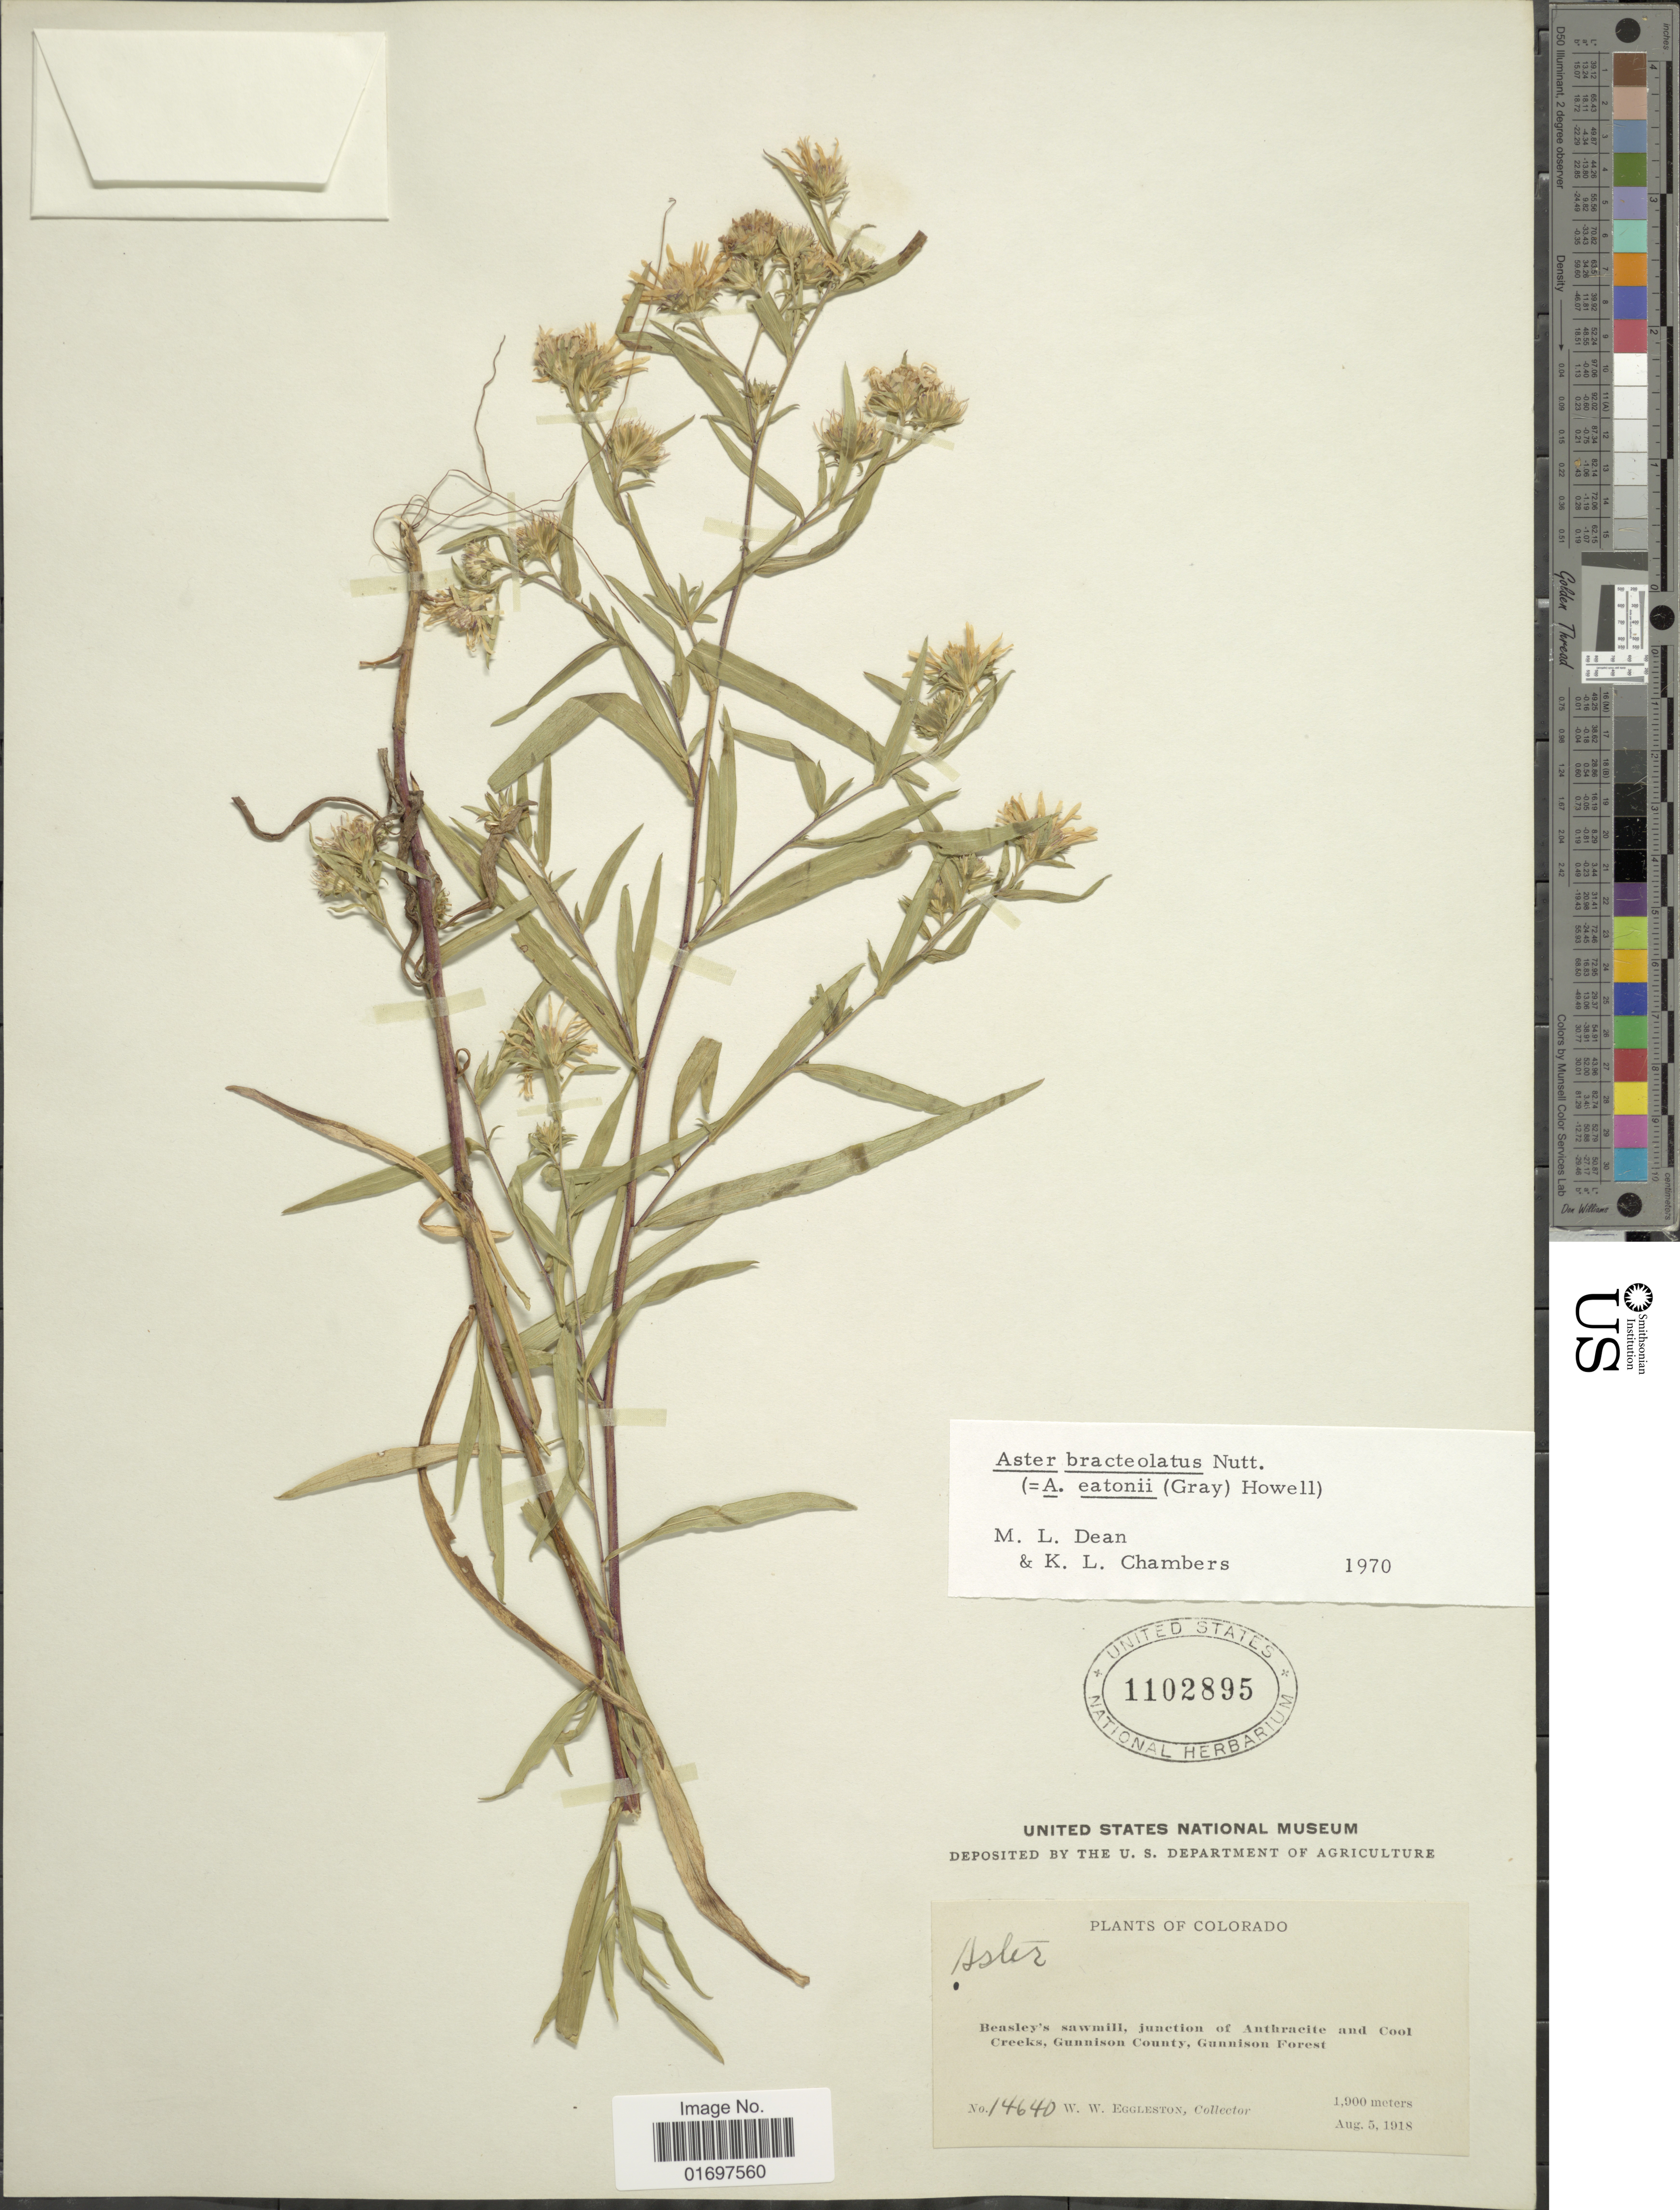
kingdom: Plantae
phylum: Tracheophyta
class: Magnoliopsida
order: Asterales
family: Asteraceae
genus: Symphyotrichum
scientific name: Symphyotrichum bracteolatum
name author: (Nutt.) G.L. Nesom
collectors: W. W. Eggleston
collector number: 14640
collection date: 1918-08-05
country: United States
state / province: Colorado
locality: Beasley's sawmill, junction of Anthracite and Cool Creeks, Gunnison County, Gunnison Forest.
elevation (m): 1900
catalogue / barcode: US 1102895